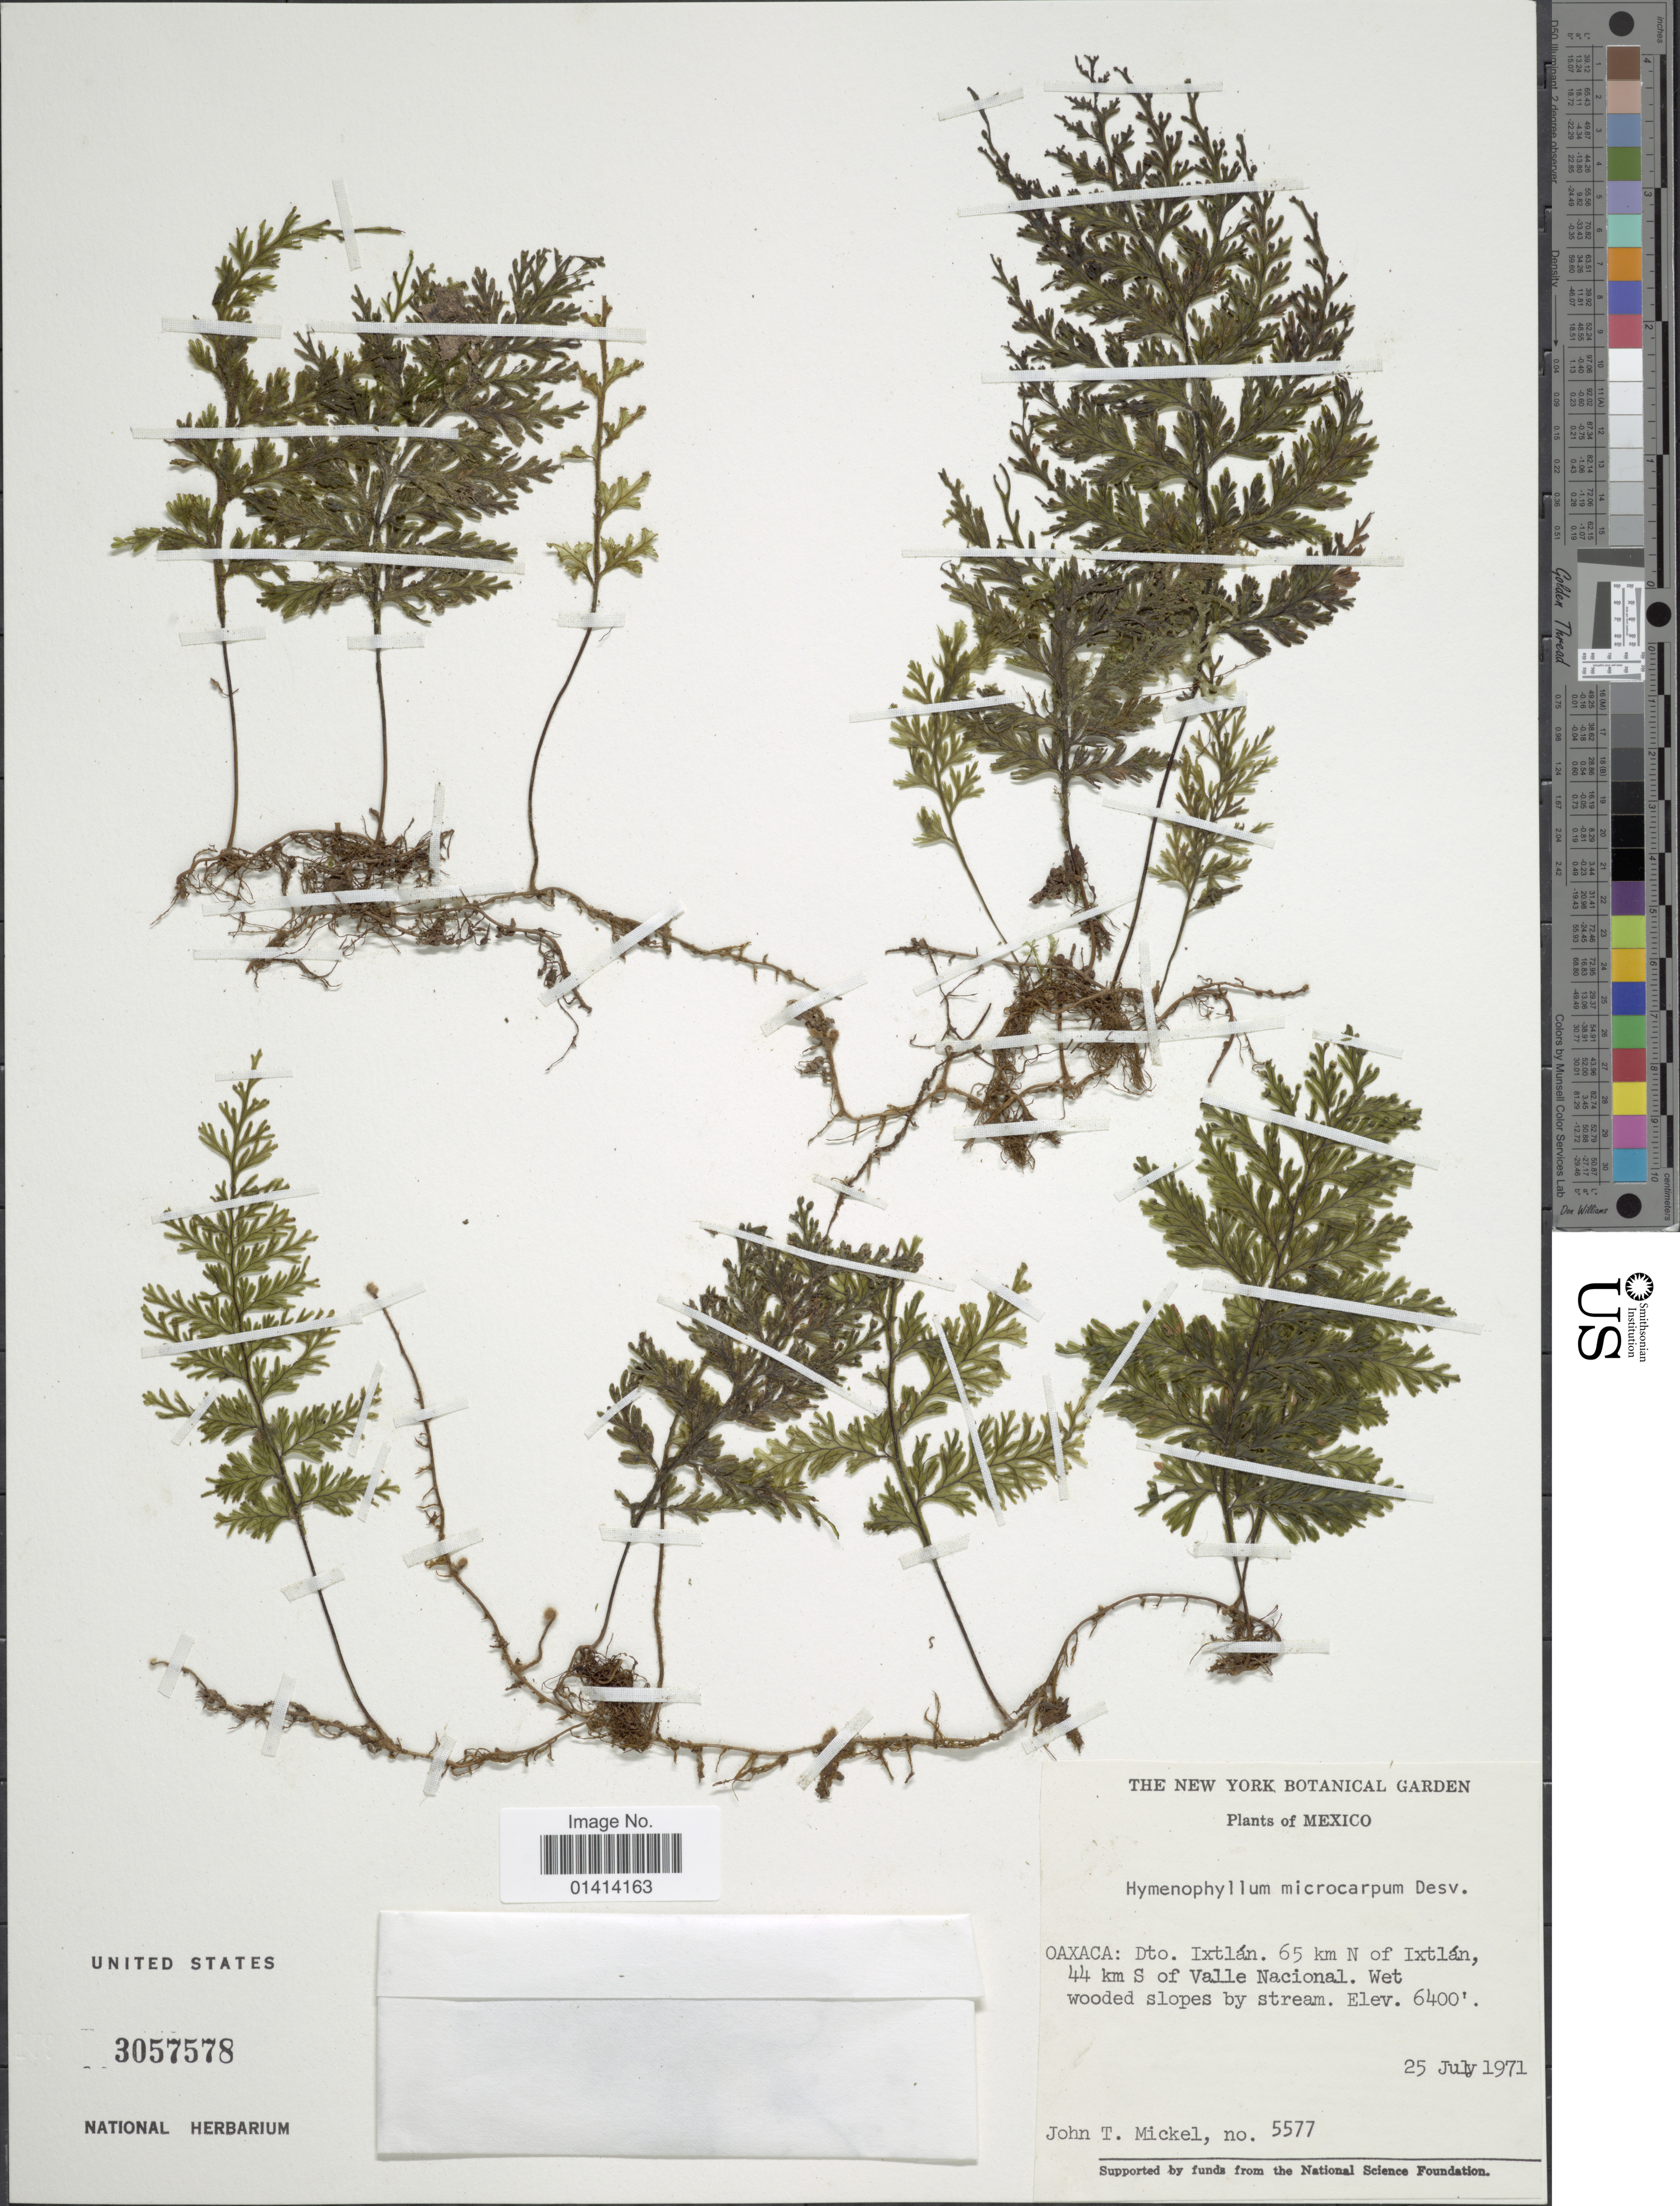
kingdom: Plantae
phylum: Tracheophyta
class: Polypodiopsida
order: Hymenophyllales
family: Hymenophyllaceae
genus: Hymenophyllum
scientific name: Hymenophyllum microcarpum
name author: (Desv.) Lellinger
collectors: J. T. Mickel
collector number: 5577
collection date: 1971-07-25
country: Mexico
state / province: Oaxaca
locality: Dto Ixtlán. 65 km N of Ixtlán, 44 km S of Valle Nacional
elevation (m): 1951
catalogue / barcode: US 3057578